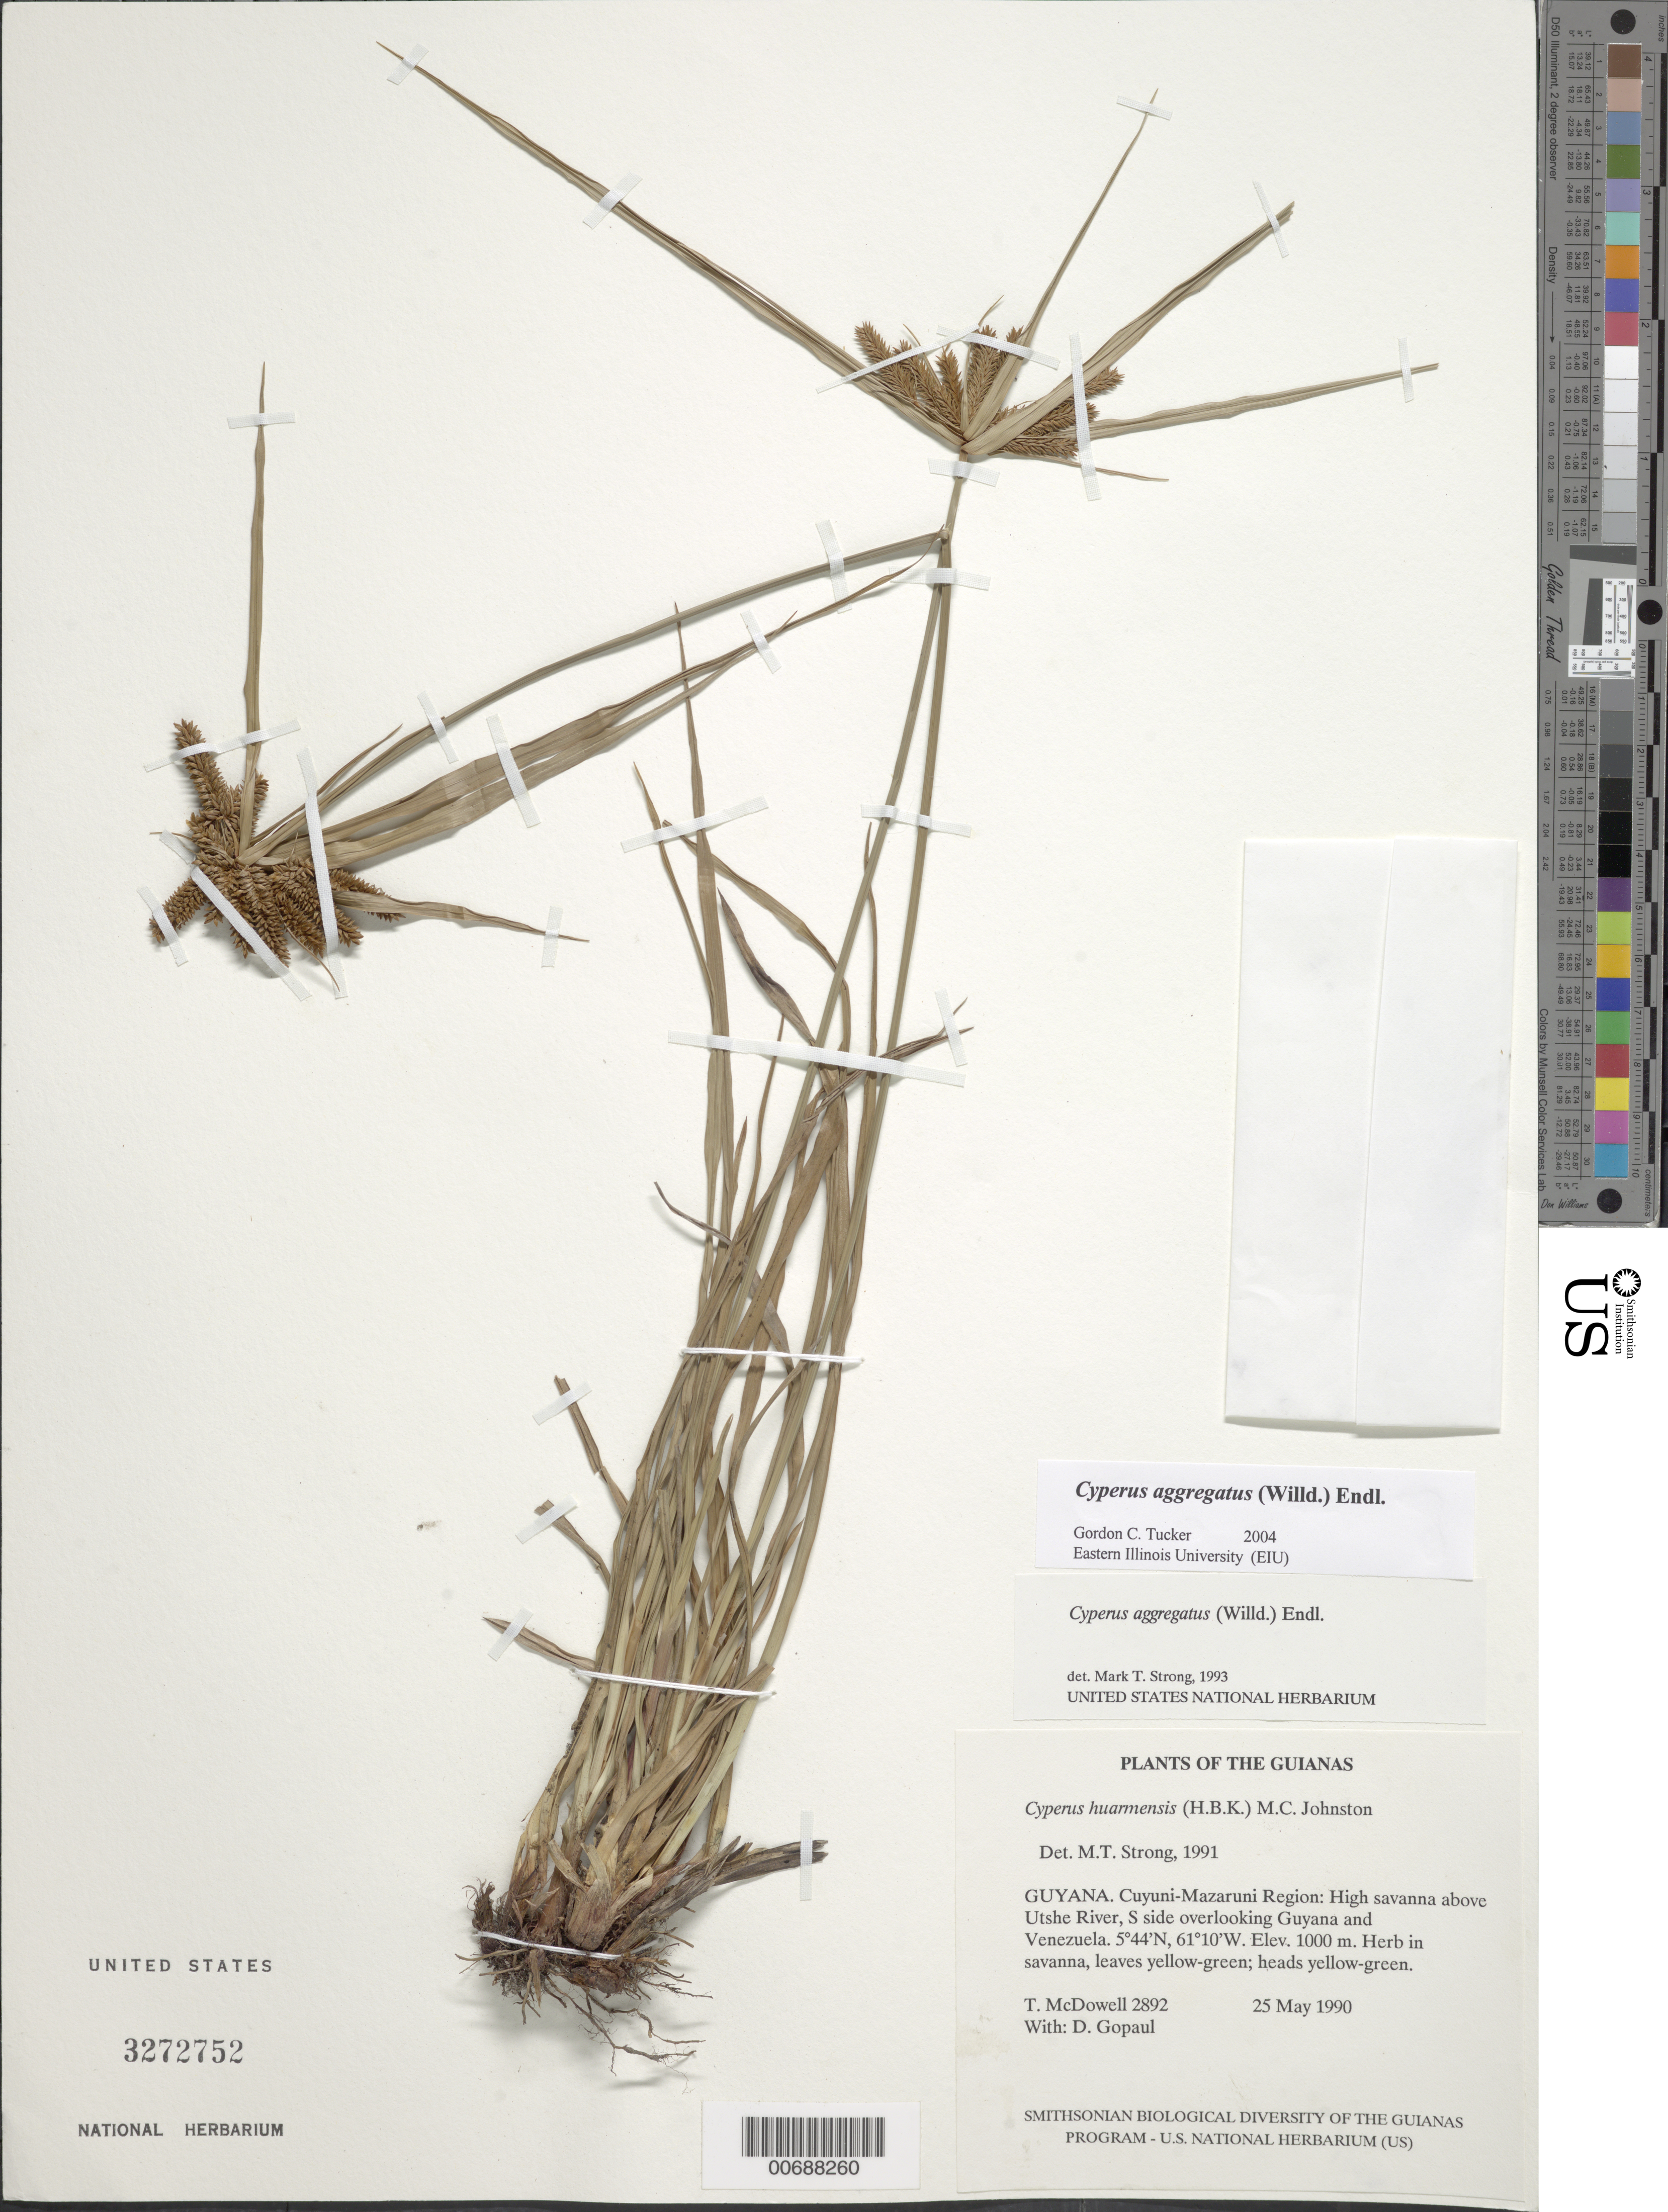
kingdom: Plantae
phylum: Tracheophyta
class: Liliopsida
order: Poales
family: Cyperaceae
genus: Cyperus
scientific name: Cyperus aggregatus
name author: (Willd.) Endl.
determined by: Tucker, G. C.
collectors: T. McDowell & D. Gopaul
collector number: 2892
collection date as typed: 25 May 1990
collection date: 1990-05-25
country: Guyana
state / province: Cuyuni-Mazaruni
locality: Utshi River, south side overlooking Guyana & Venezuela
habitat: High savanna above river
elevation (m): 1000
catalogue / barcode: US 3272752